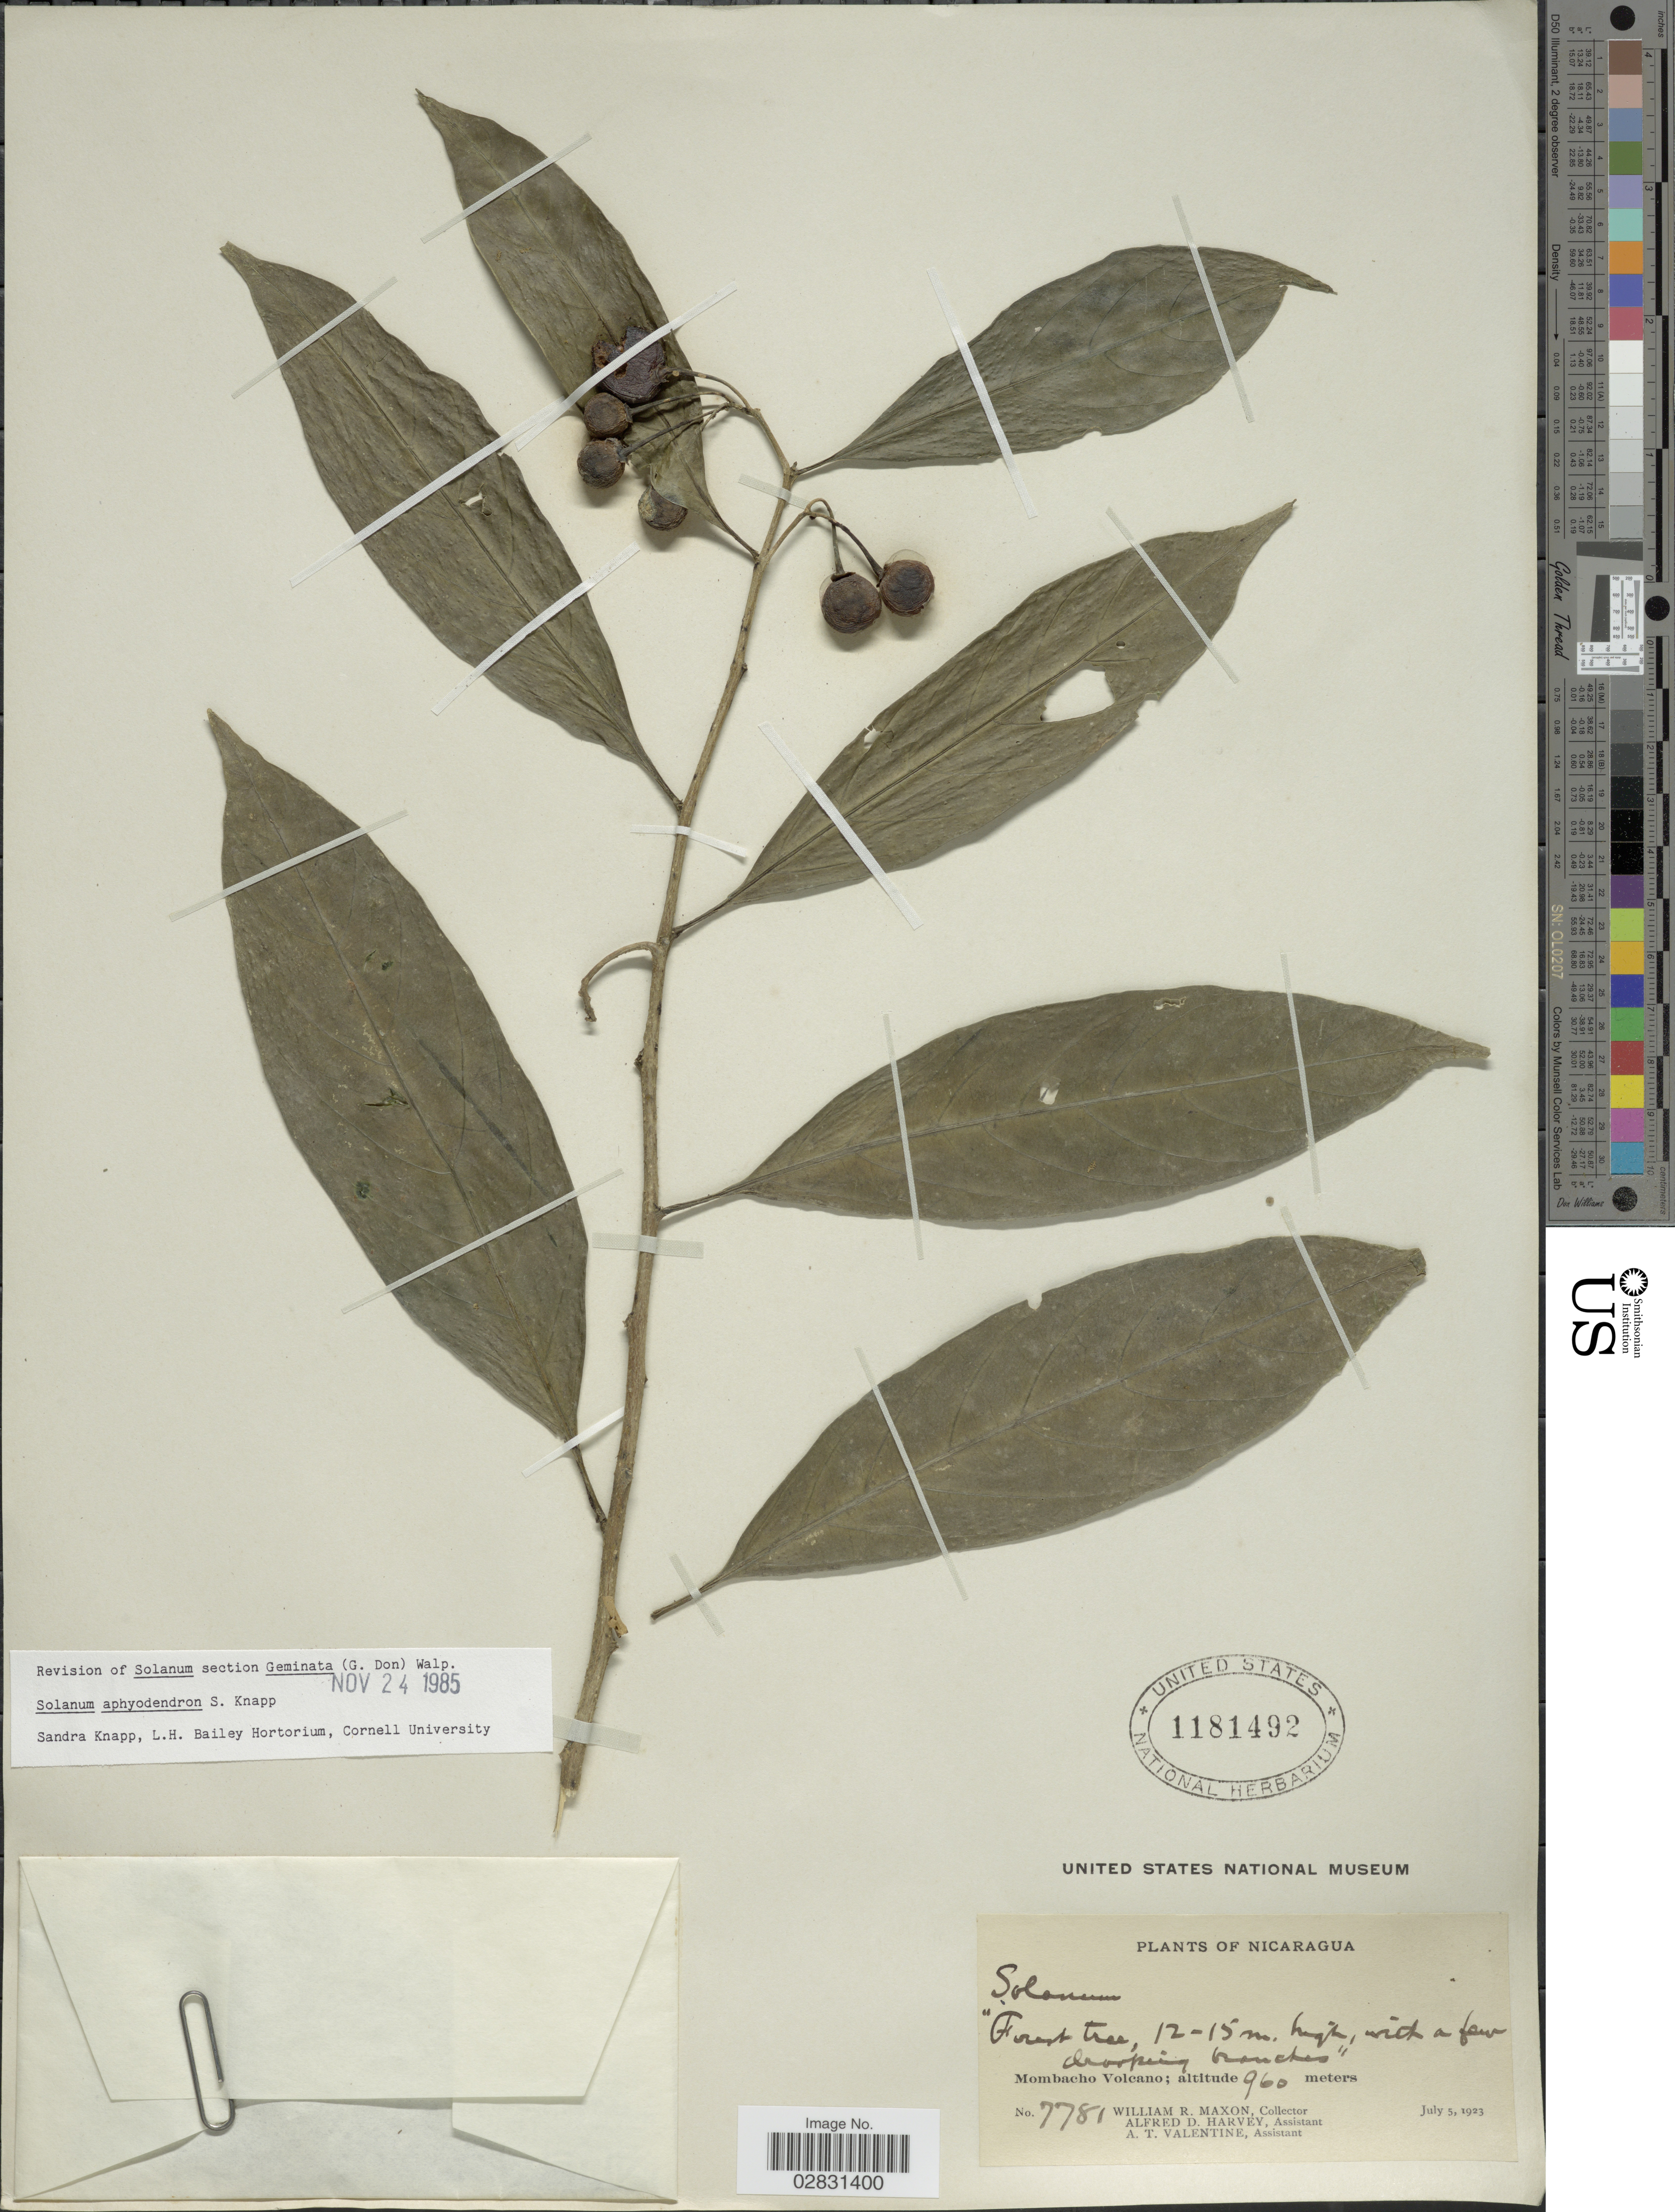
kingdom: Plantae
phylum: Tracheophyta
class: Magnoliopsida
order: Solanales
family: Solanaceae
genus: Solanum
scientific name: Solanum aphyodendron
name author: S. Knapp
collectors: W. R. Maxon, A. D. Harvey & A. Valentine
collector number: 7781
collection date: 1923-07-05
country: Nicaragua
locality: Mombacho Volcano.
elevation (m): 960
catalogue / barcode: US 1181492